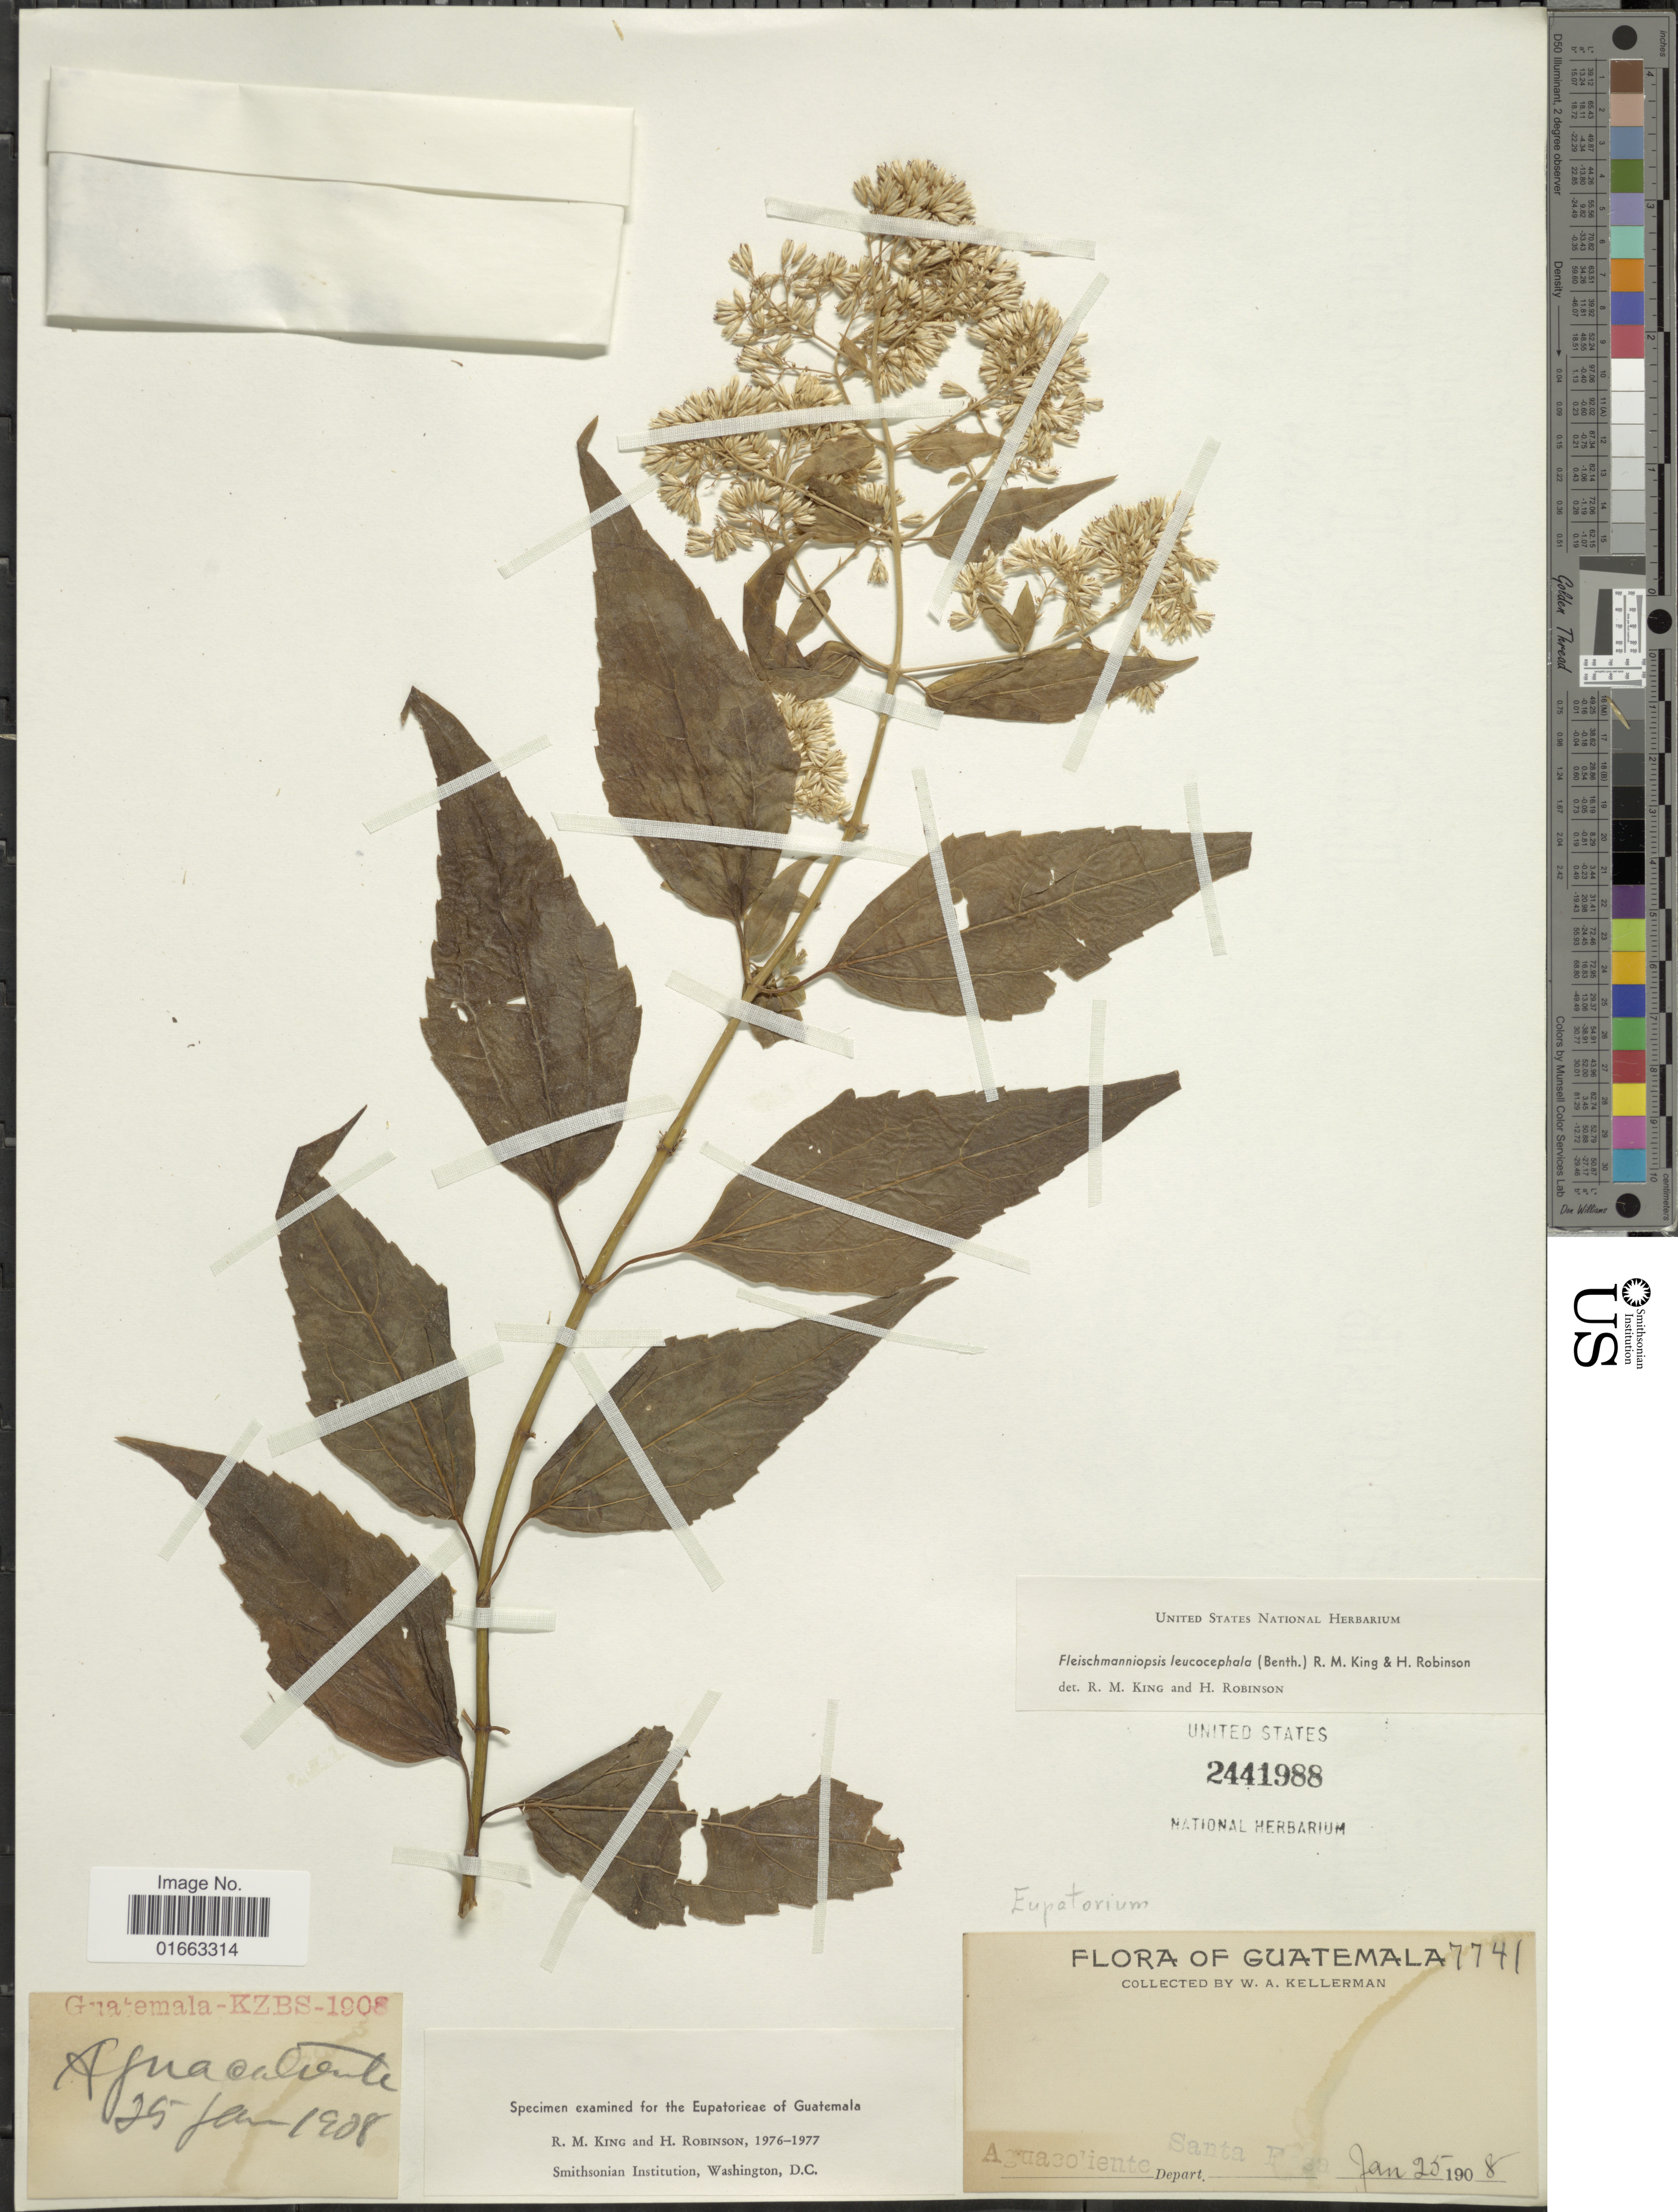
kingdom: Plantae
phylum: Tracheophyta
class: Magnoliopsida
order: Asterales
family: Asteraceae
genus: Fleischmanniopsis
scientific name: Fleischmanniopsis leucocephala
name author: (Benth.) R.M. King & H. Rob.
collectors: W. Kellerman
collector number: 7741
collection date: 1908-01-25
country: Guatemala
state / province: Santa Rosa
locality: Agua caliente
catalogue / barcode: US 2441988